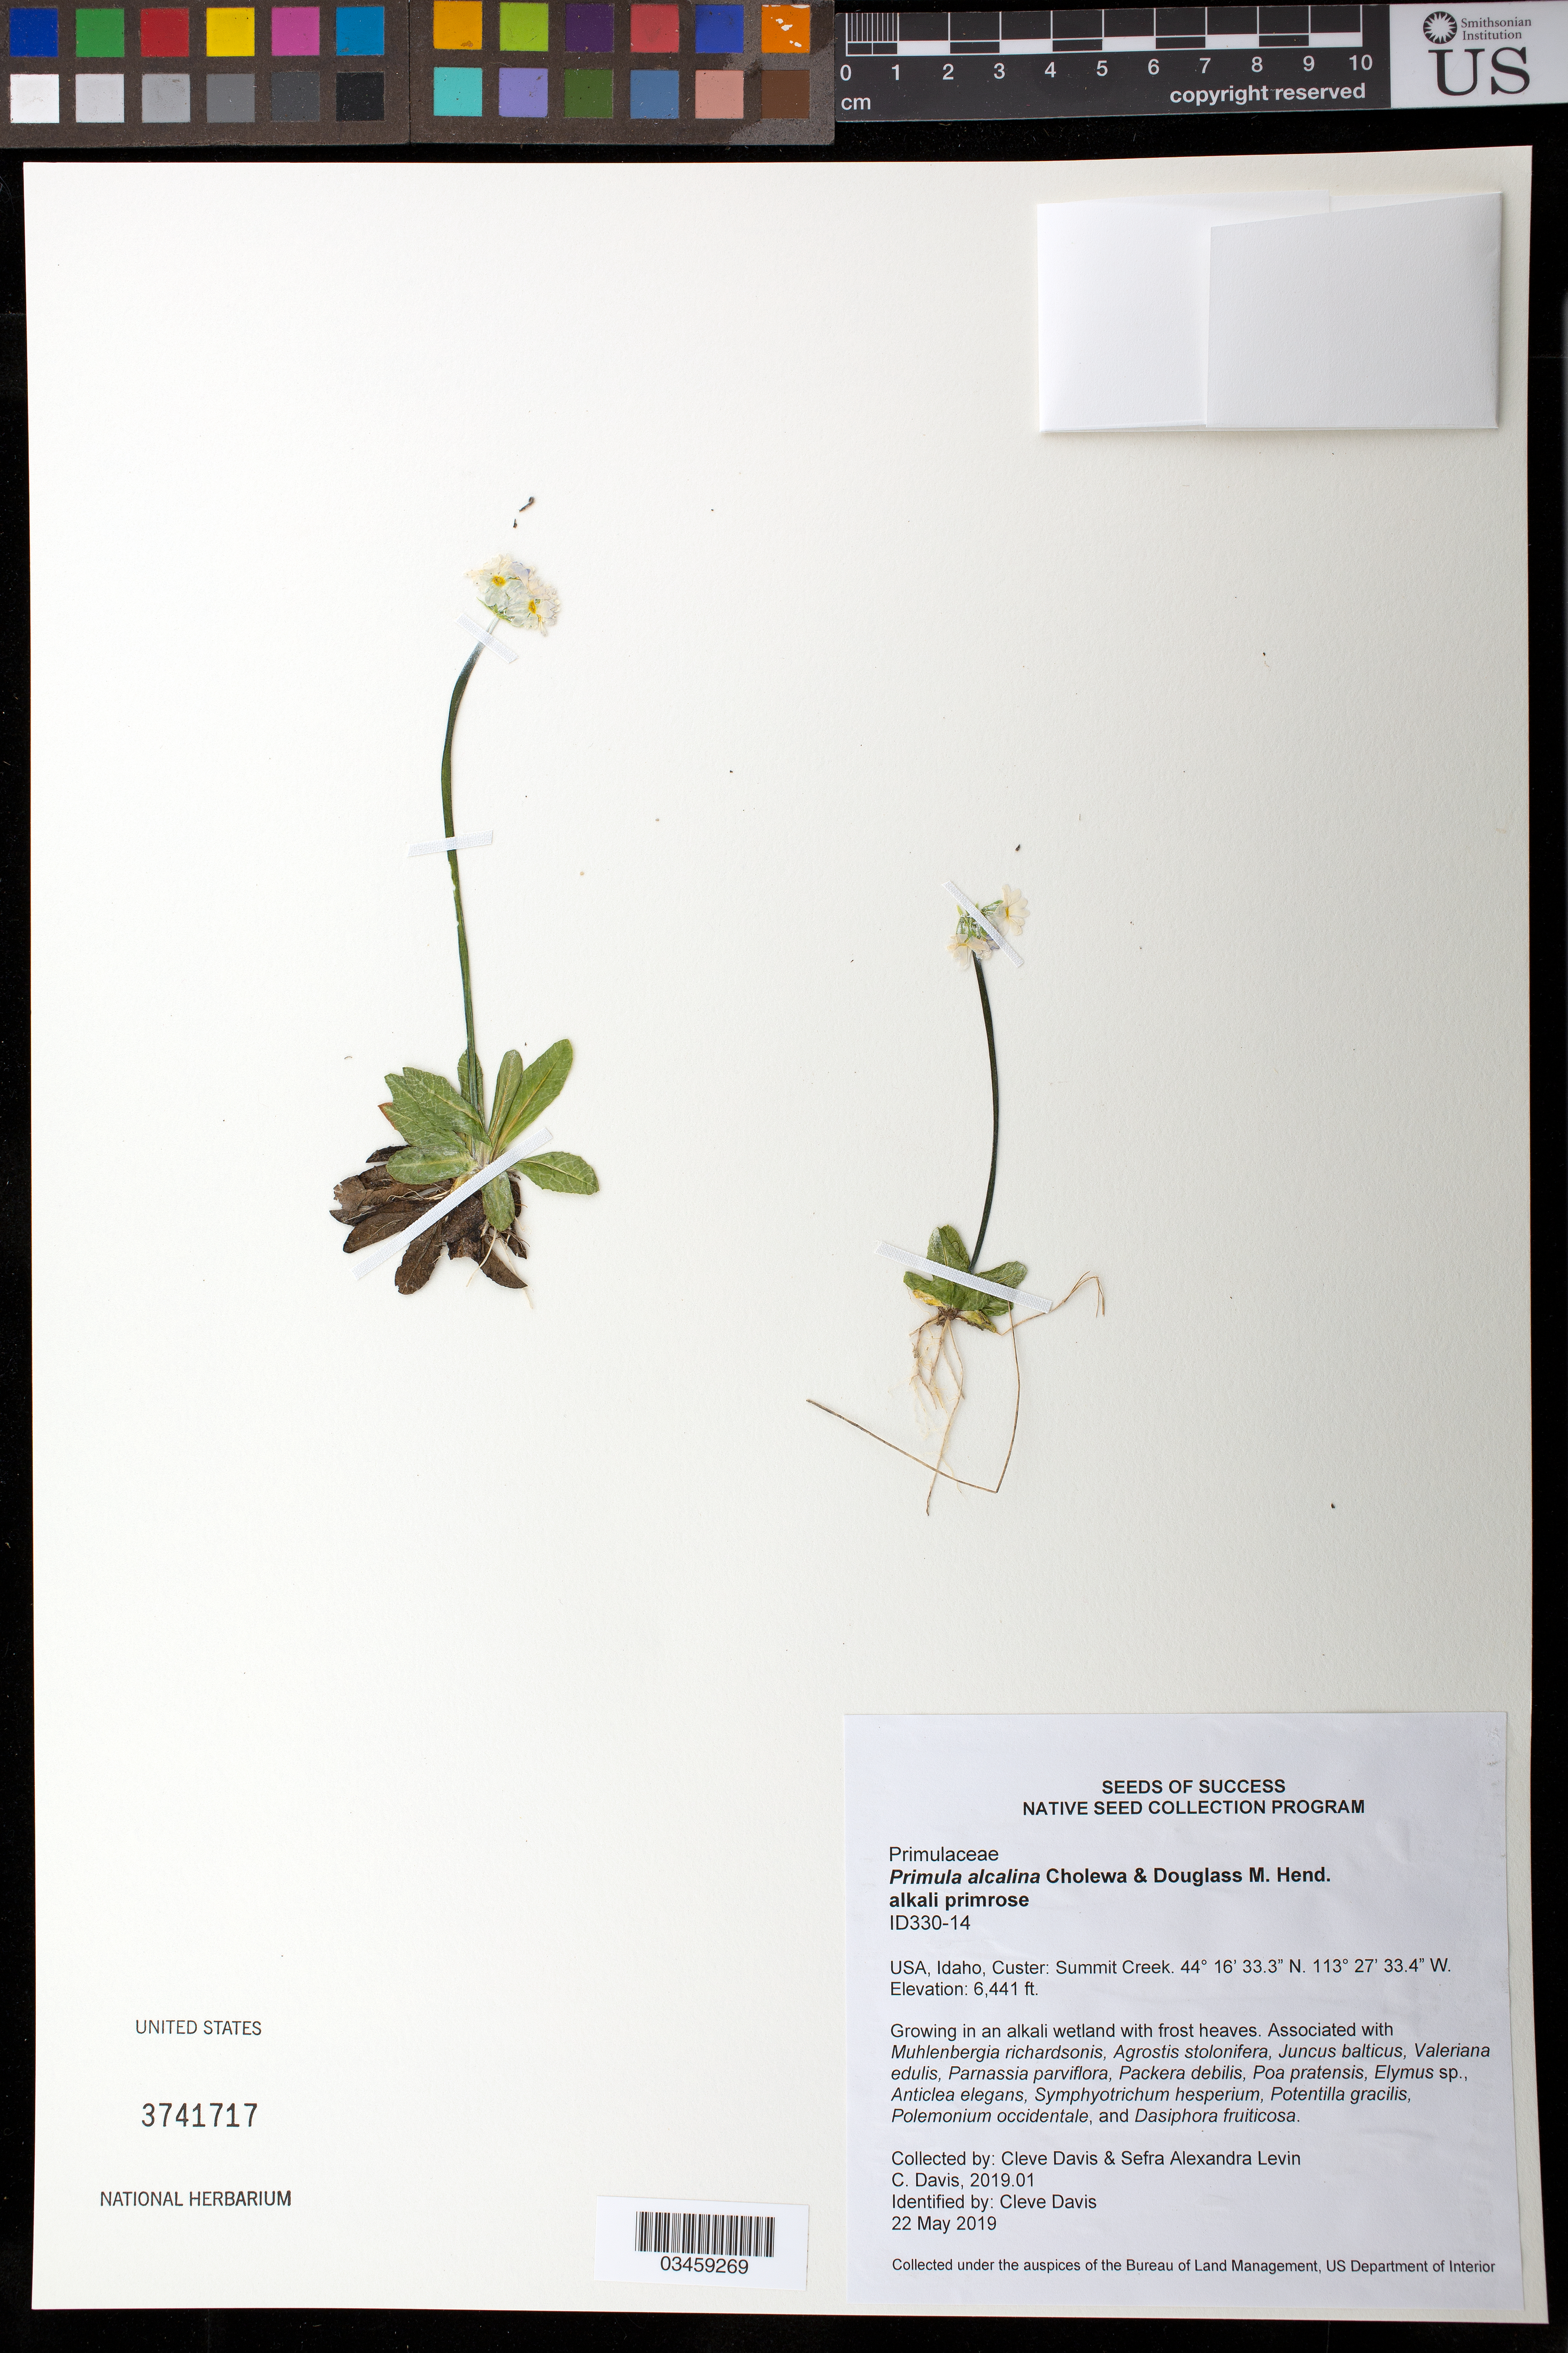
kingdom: Plantae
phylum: Tracheophyta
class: Magnoliopsida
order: Ericales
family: Primulaceae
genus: Primula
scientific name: Primula alcalina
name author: Cholewa & Douglass M. Hend.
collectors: C. Davis, E. Trimpe & S. Levin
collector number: IZD330-014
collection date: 2019-05-22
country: United States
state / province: Idaho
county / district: Custer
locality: Summit Creek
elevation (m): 1963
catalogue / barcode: US 3741717